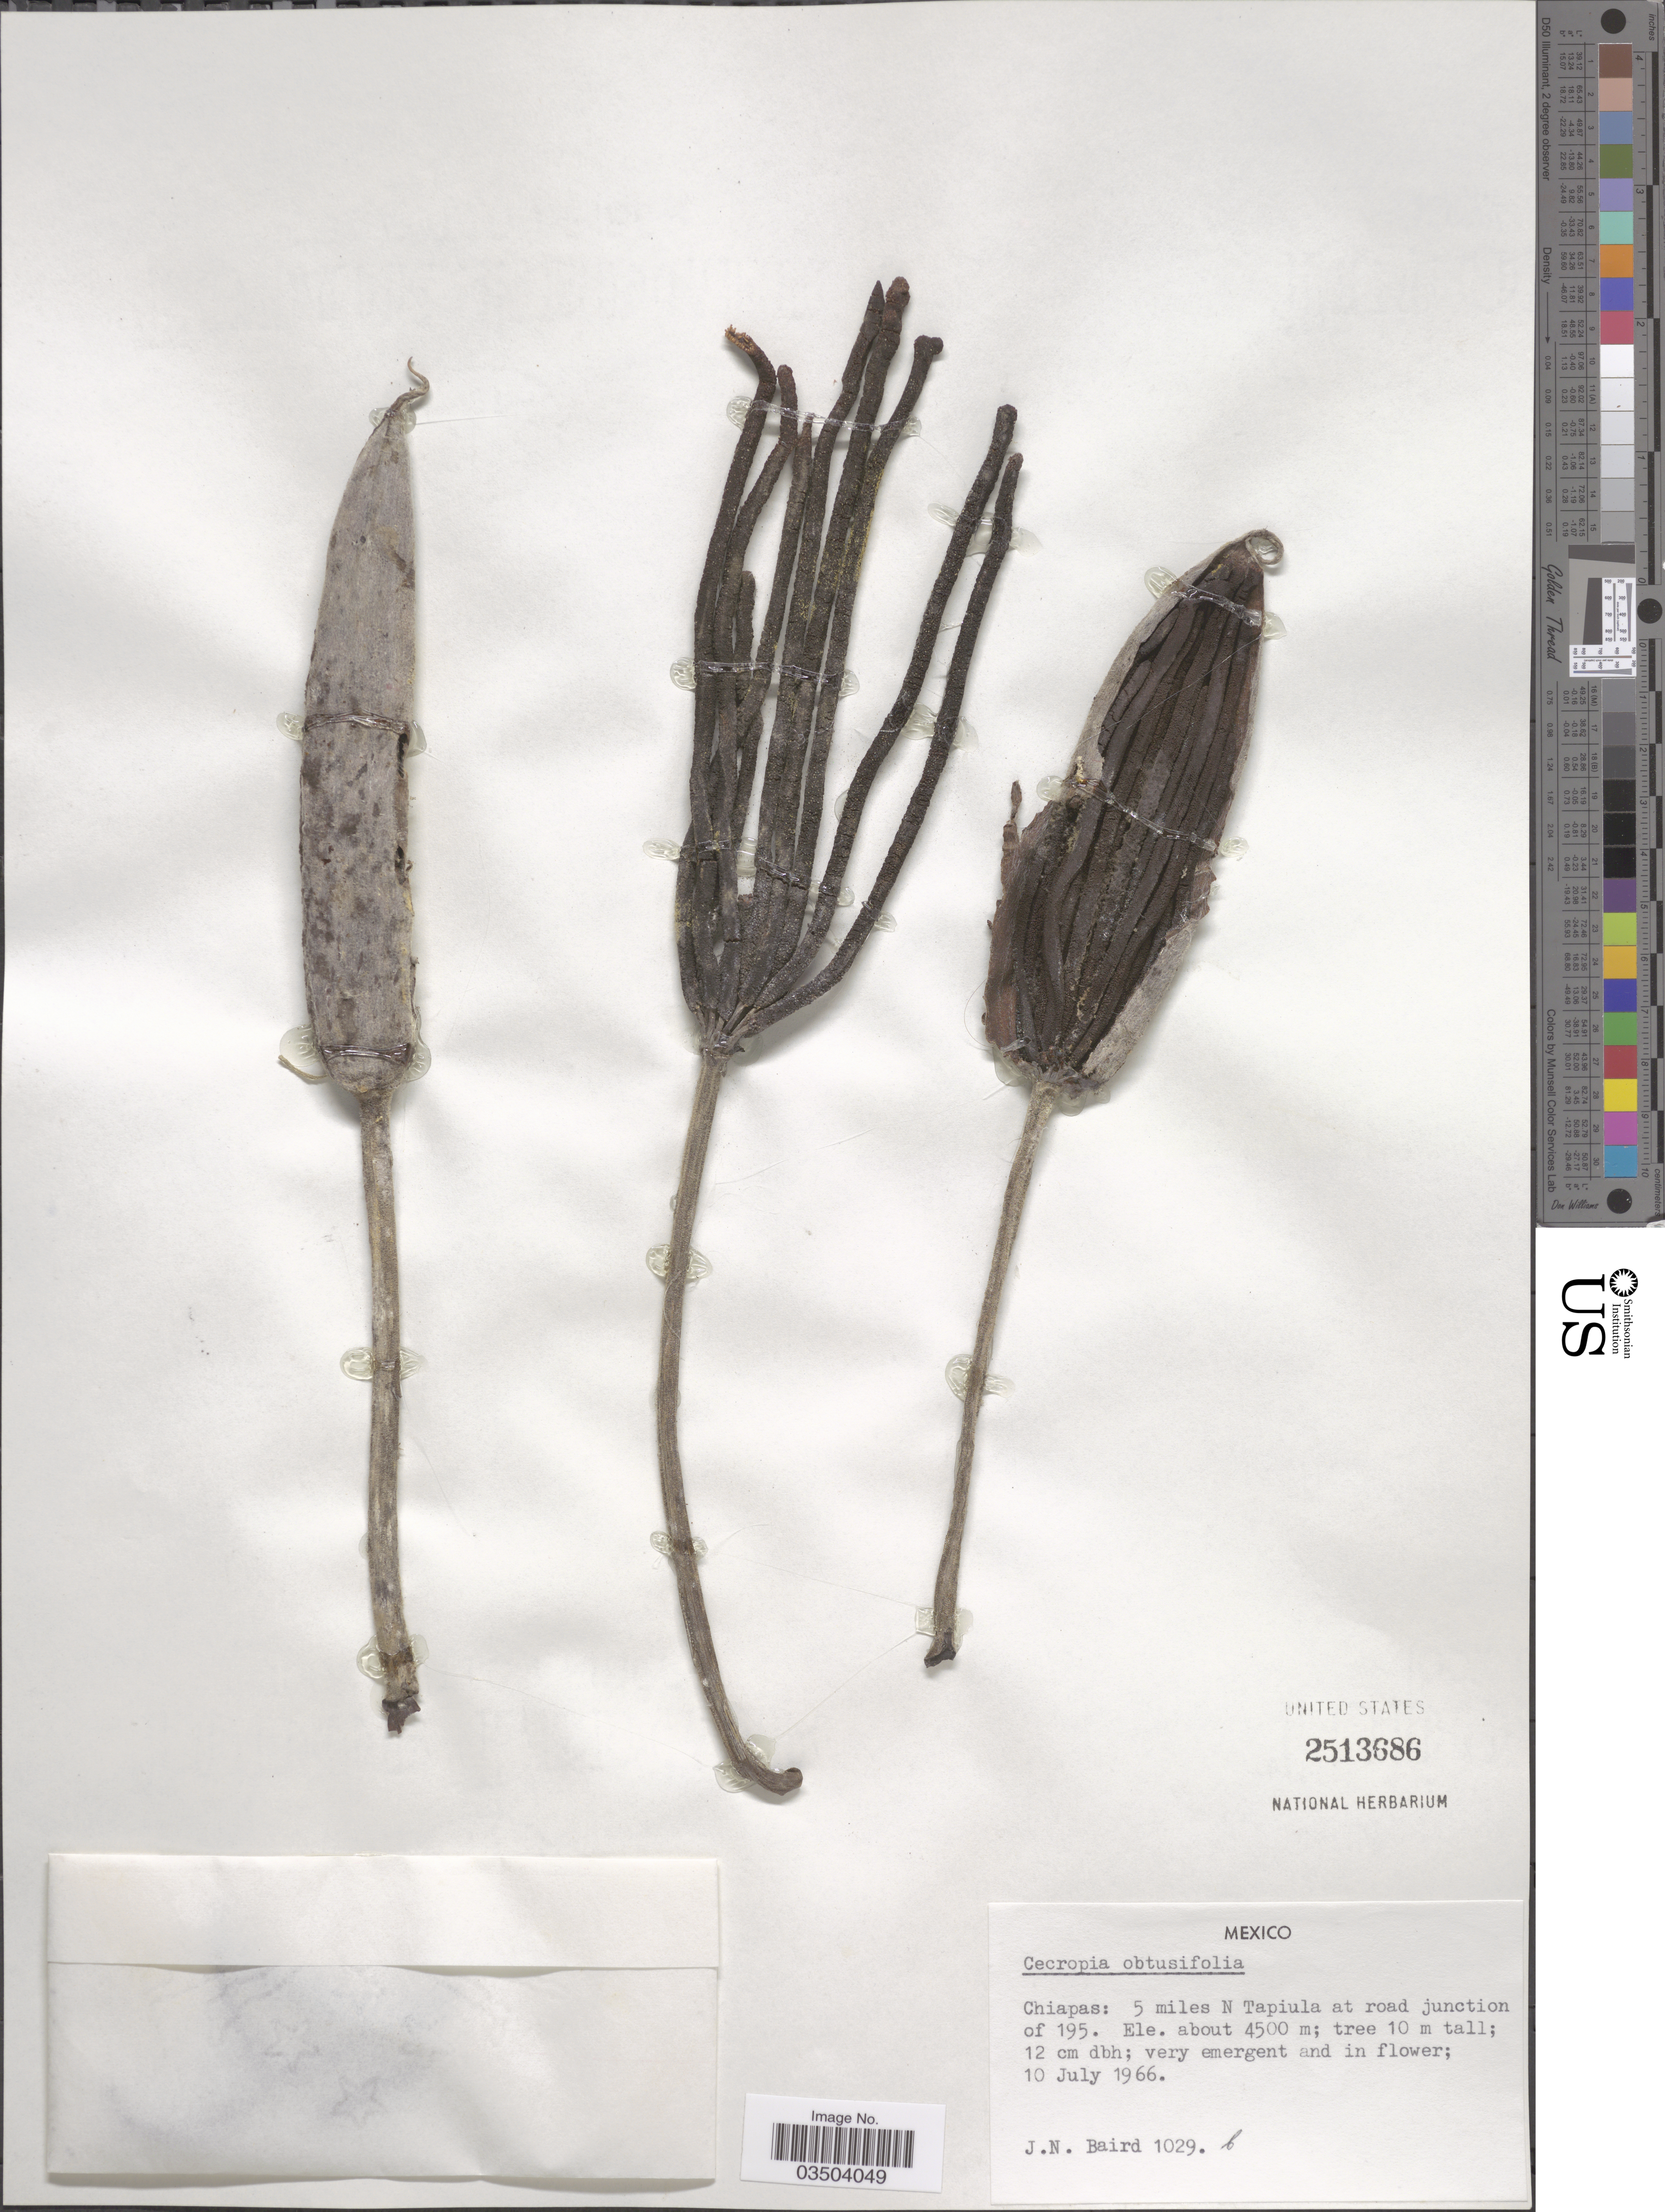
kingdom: Plantae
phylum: Tracheophyta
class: Magnoliopsida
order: Rosales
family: Urticaceae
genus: Cecropia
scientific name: Cecropia obtusifolia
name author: Bertol.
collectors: J. Baird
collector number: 1029b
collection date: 1966-07-10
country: Mexico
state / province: Chiapas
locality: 5 miles N Tapiula at road junction of 195.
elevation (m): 4500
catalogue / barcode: US 2513686